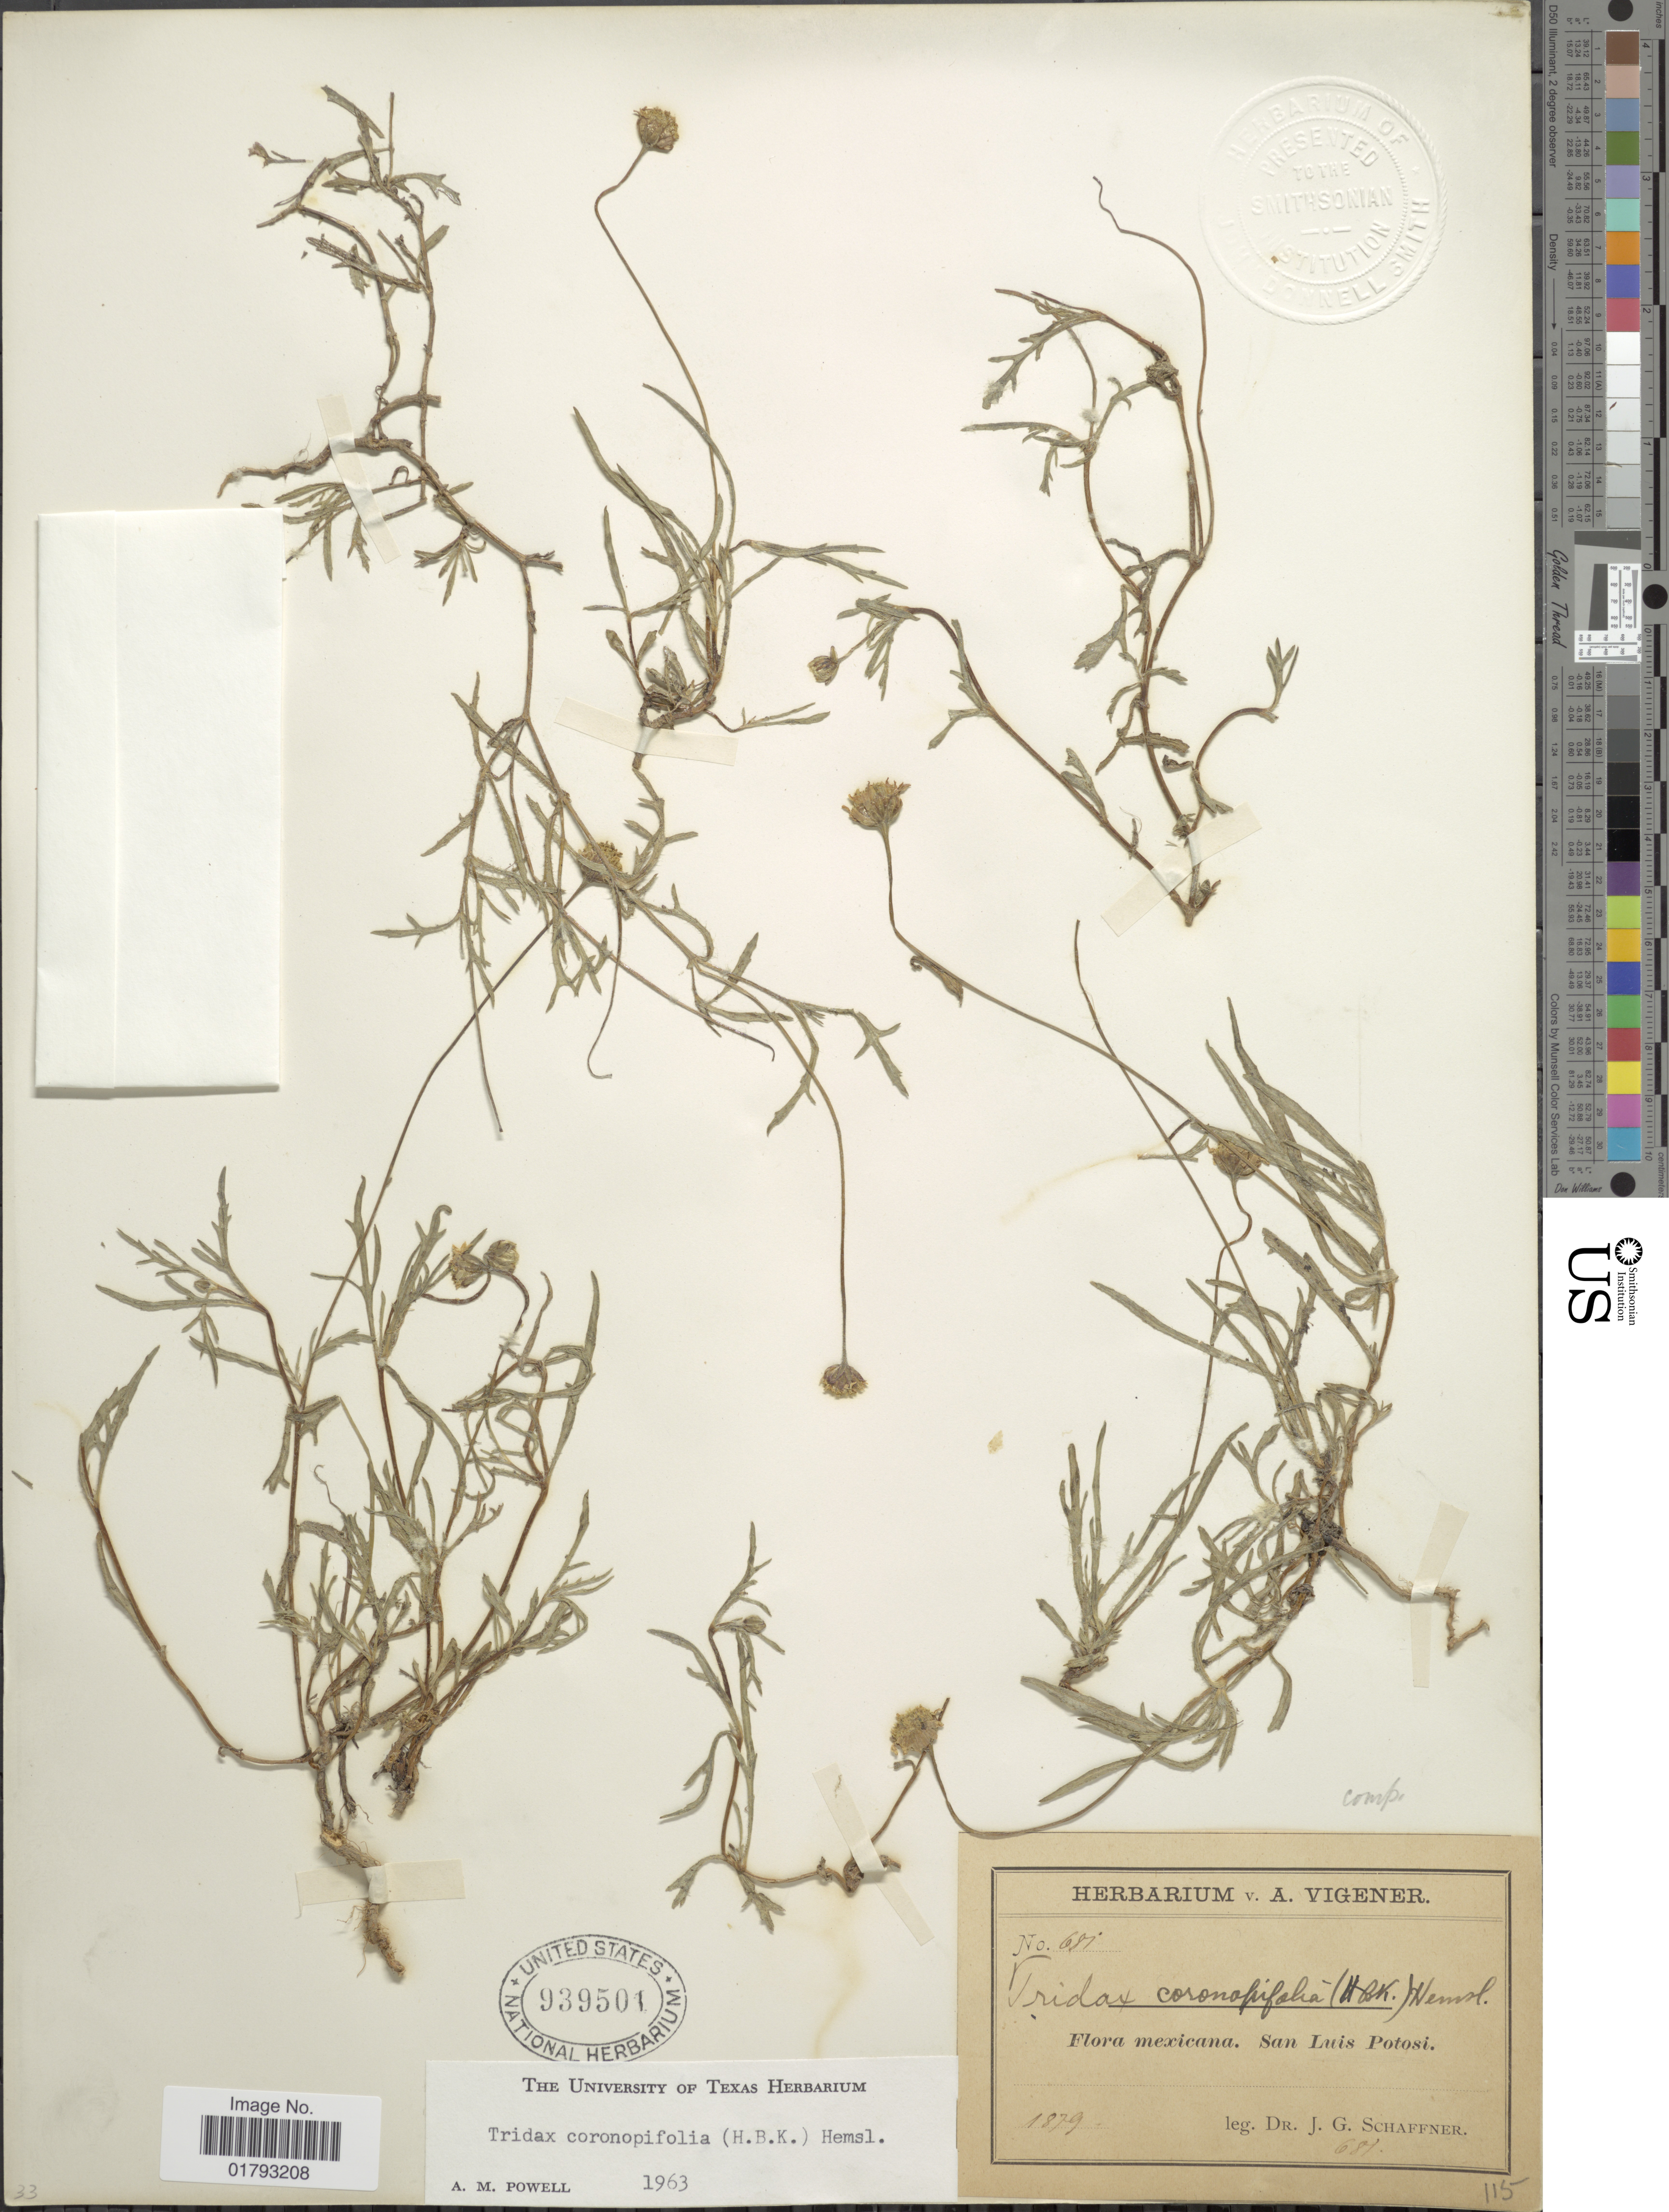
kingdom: Plantae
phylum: Tracheophyta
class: Magnoliopsida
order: Asterales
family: Asteraceae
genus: Tridax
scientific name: Tridax coronopifolia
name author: (Kunth) Hemsl.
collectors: J. G. Schaffner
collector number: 681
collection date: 1879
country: Mexico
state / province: San Luis Potosí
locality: San Luis Potosi.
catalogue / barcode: US 939501